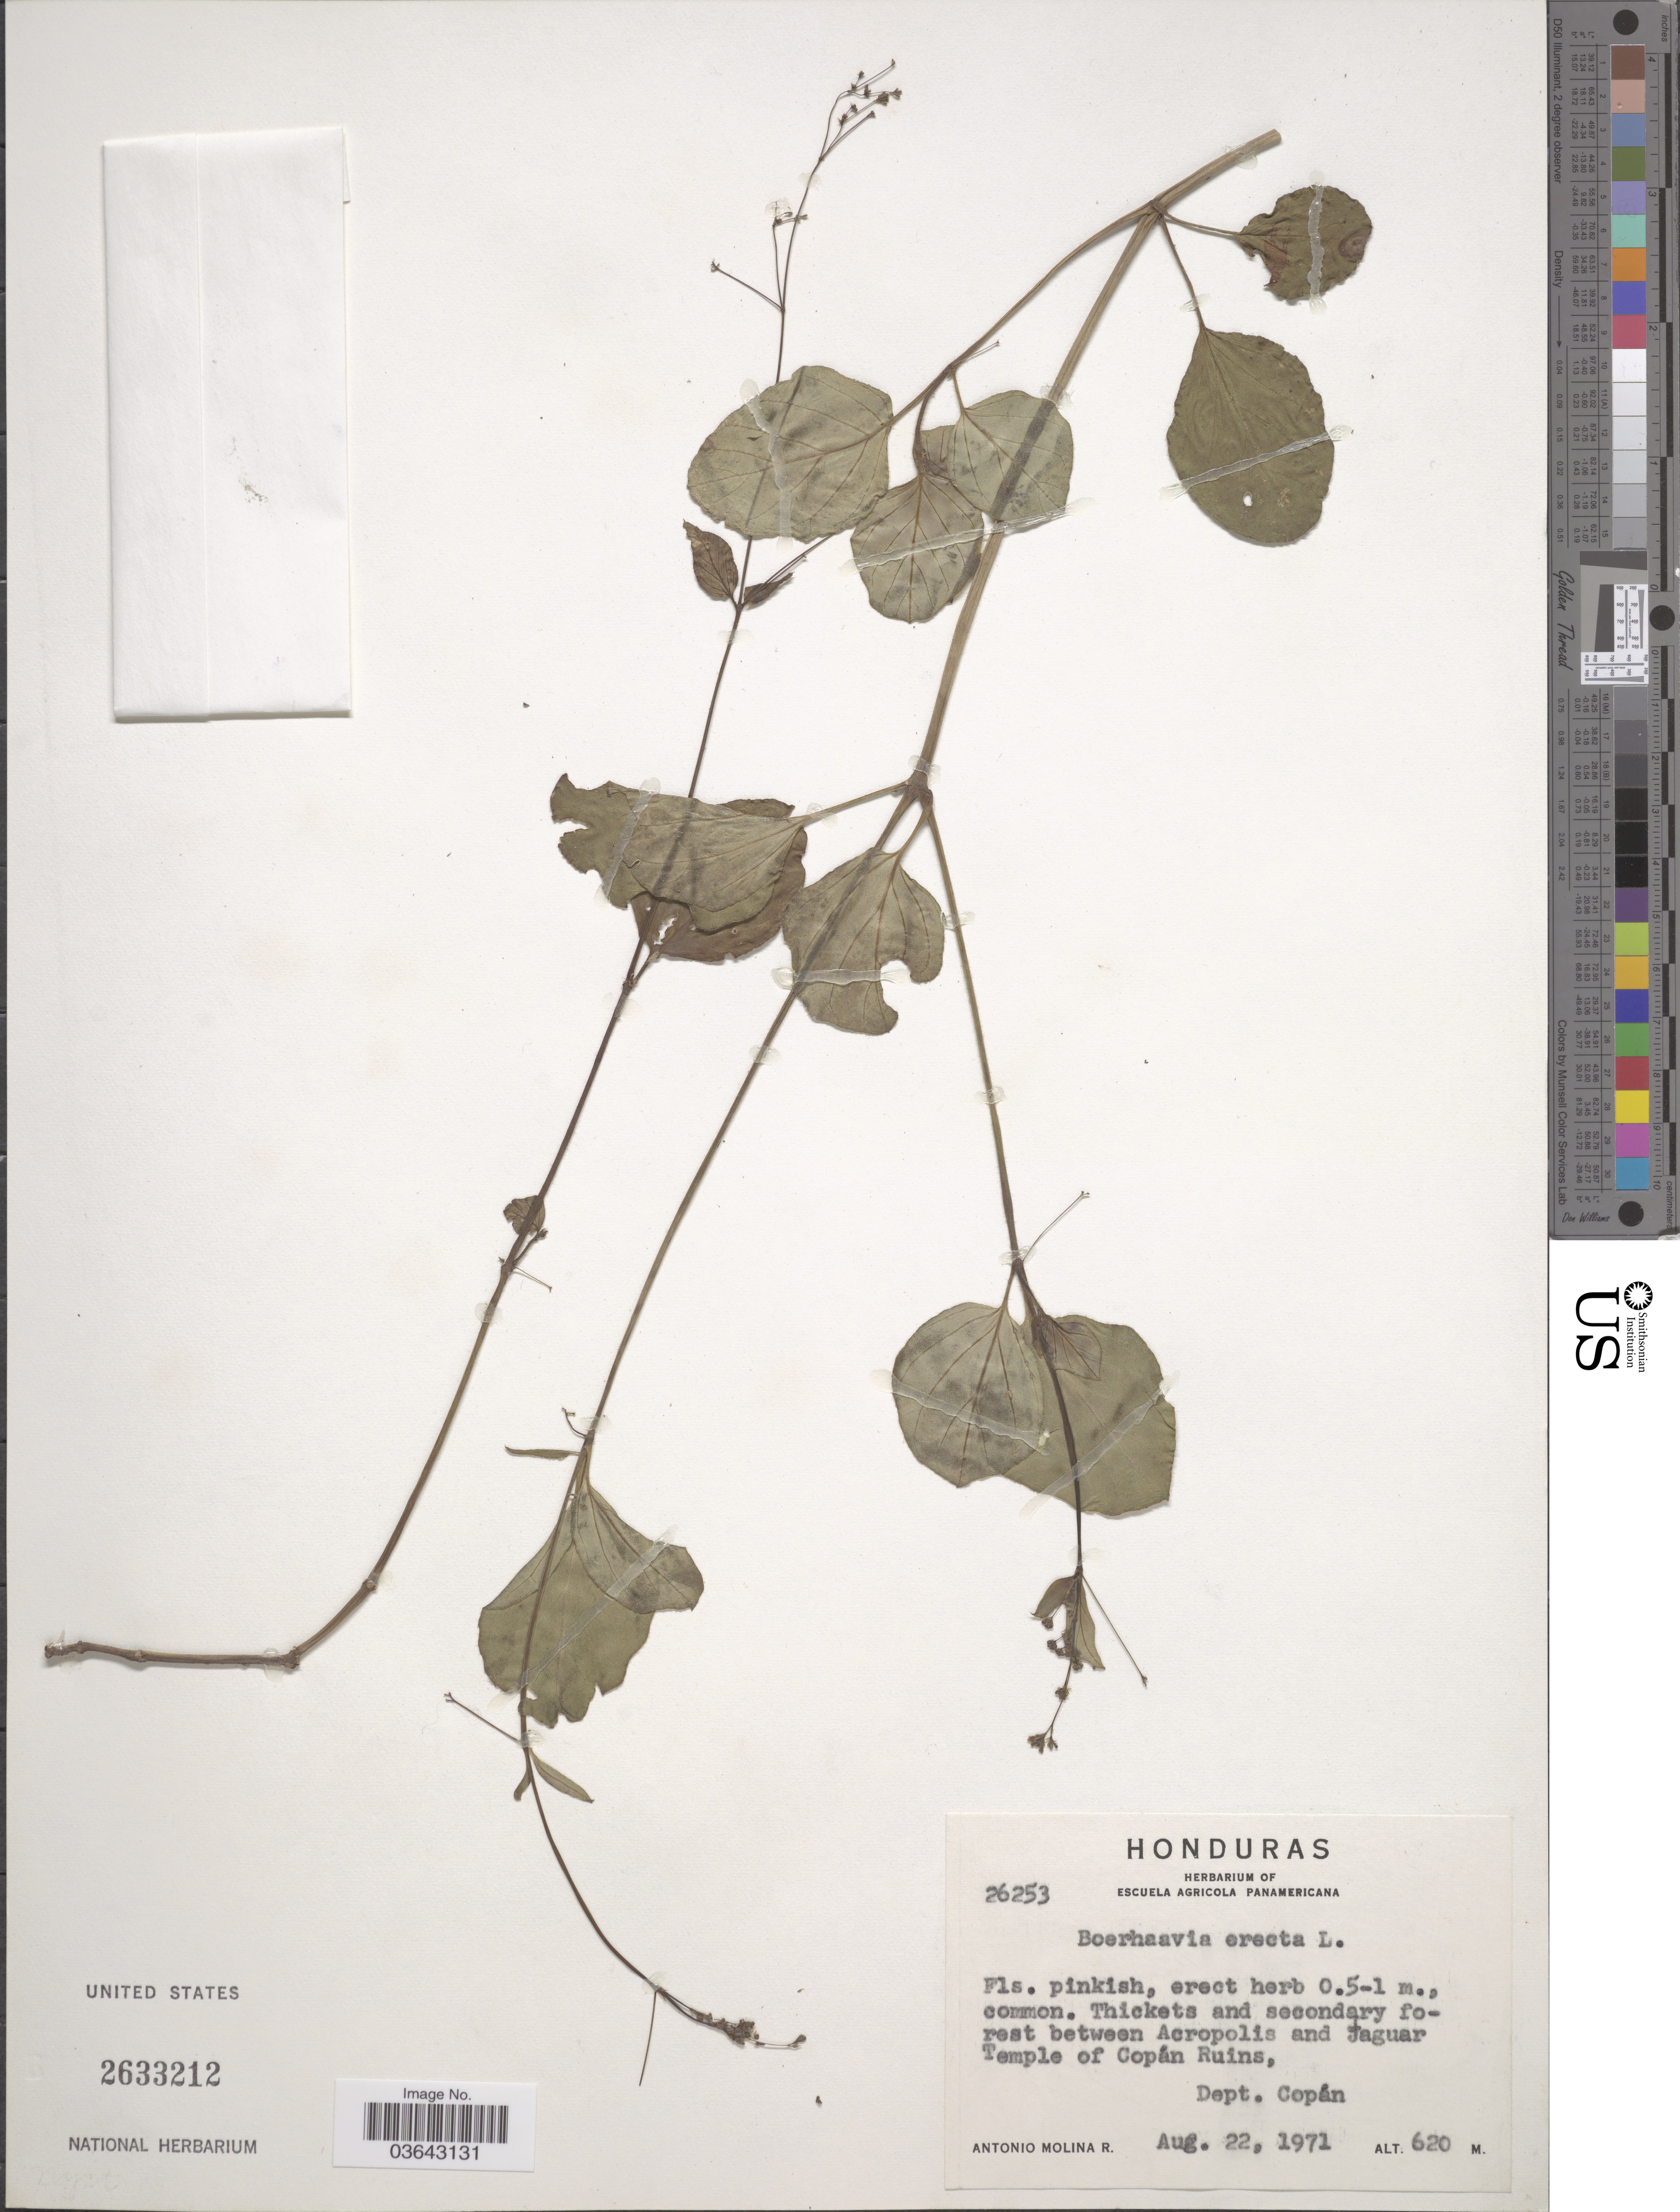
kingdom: Plantae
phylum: Tracheophyta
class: Magnoliopsida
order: Caryophyllales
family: Nyctaginaceae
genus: Boerhavia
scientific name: Boerhavia erecta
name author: L.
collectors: A. Molina R.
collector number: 26253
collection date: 1971-08-22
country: Honduras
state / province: Copán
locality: Thickets and secondary forest between Acropolis and Jaguar Temple of Copán Ruins, Dept. Copán.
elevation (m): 620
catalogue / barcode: US 2633212